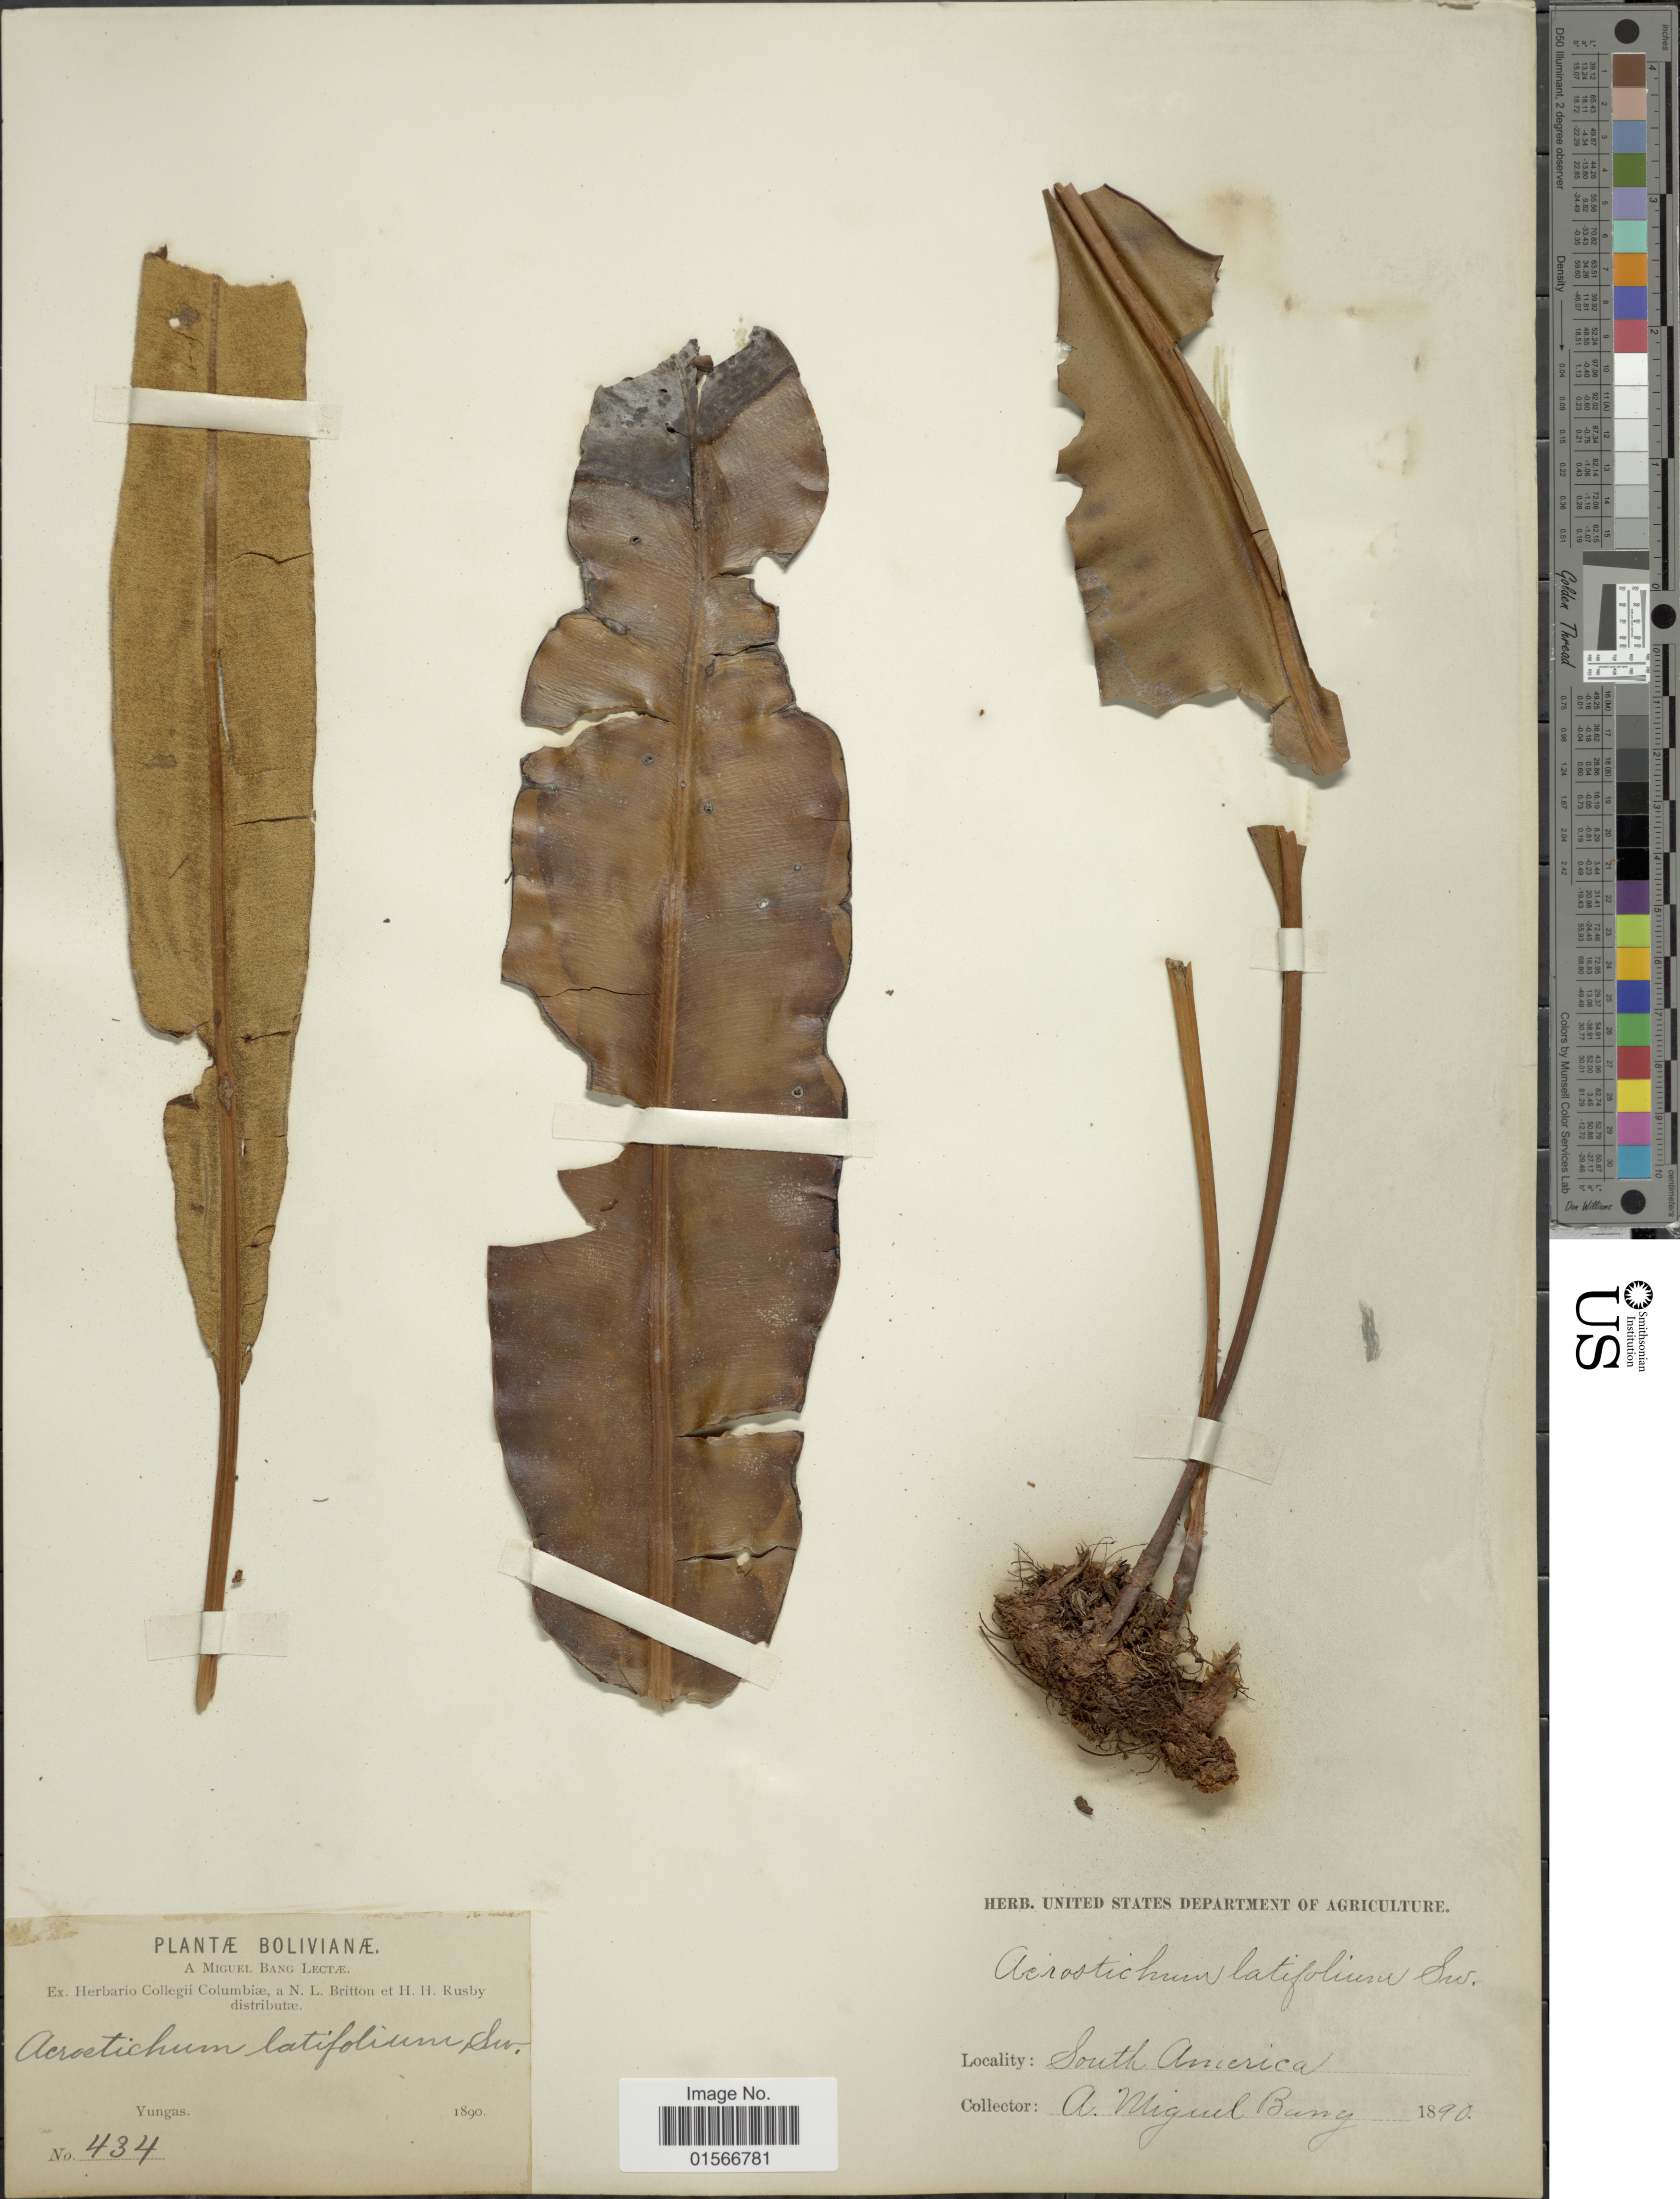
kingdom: Plantae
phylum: Tracheophyta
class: Polypodiopsida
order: Polypodiales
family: Dryopteridaceae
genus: Elaphoglossum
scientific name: Elaphoglossum latifolium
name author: (Sw.) J. Sm.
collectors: M. Bang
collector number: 434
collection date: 1890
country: Bolivia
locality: Yungas